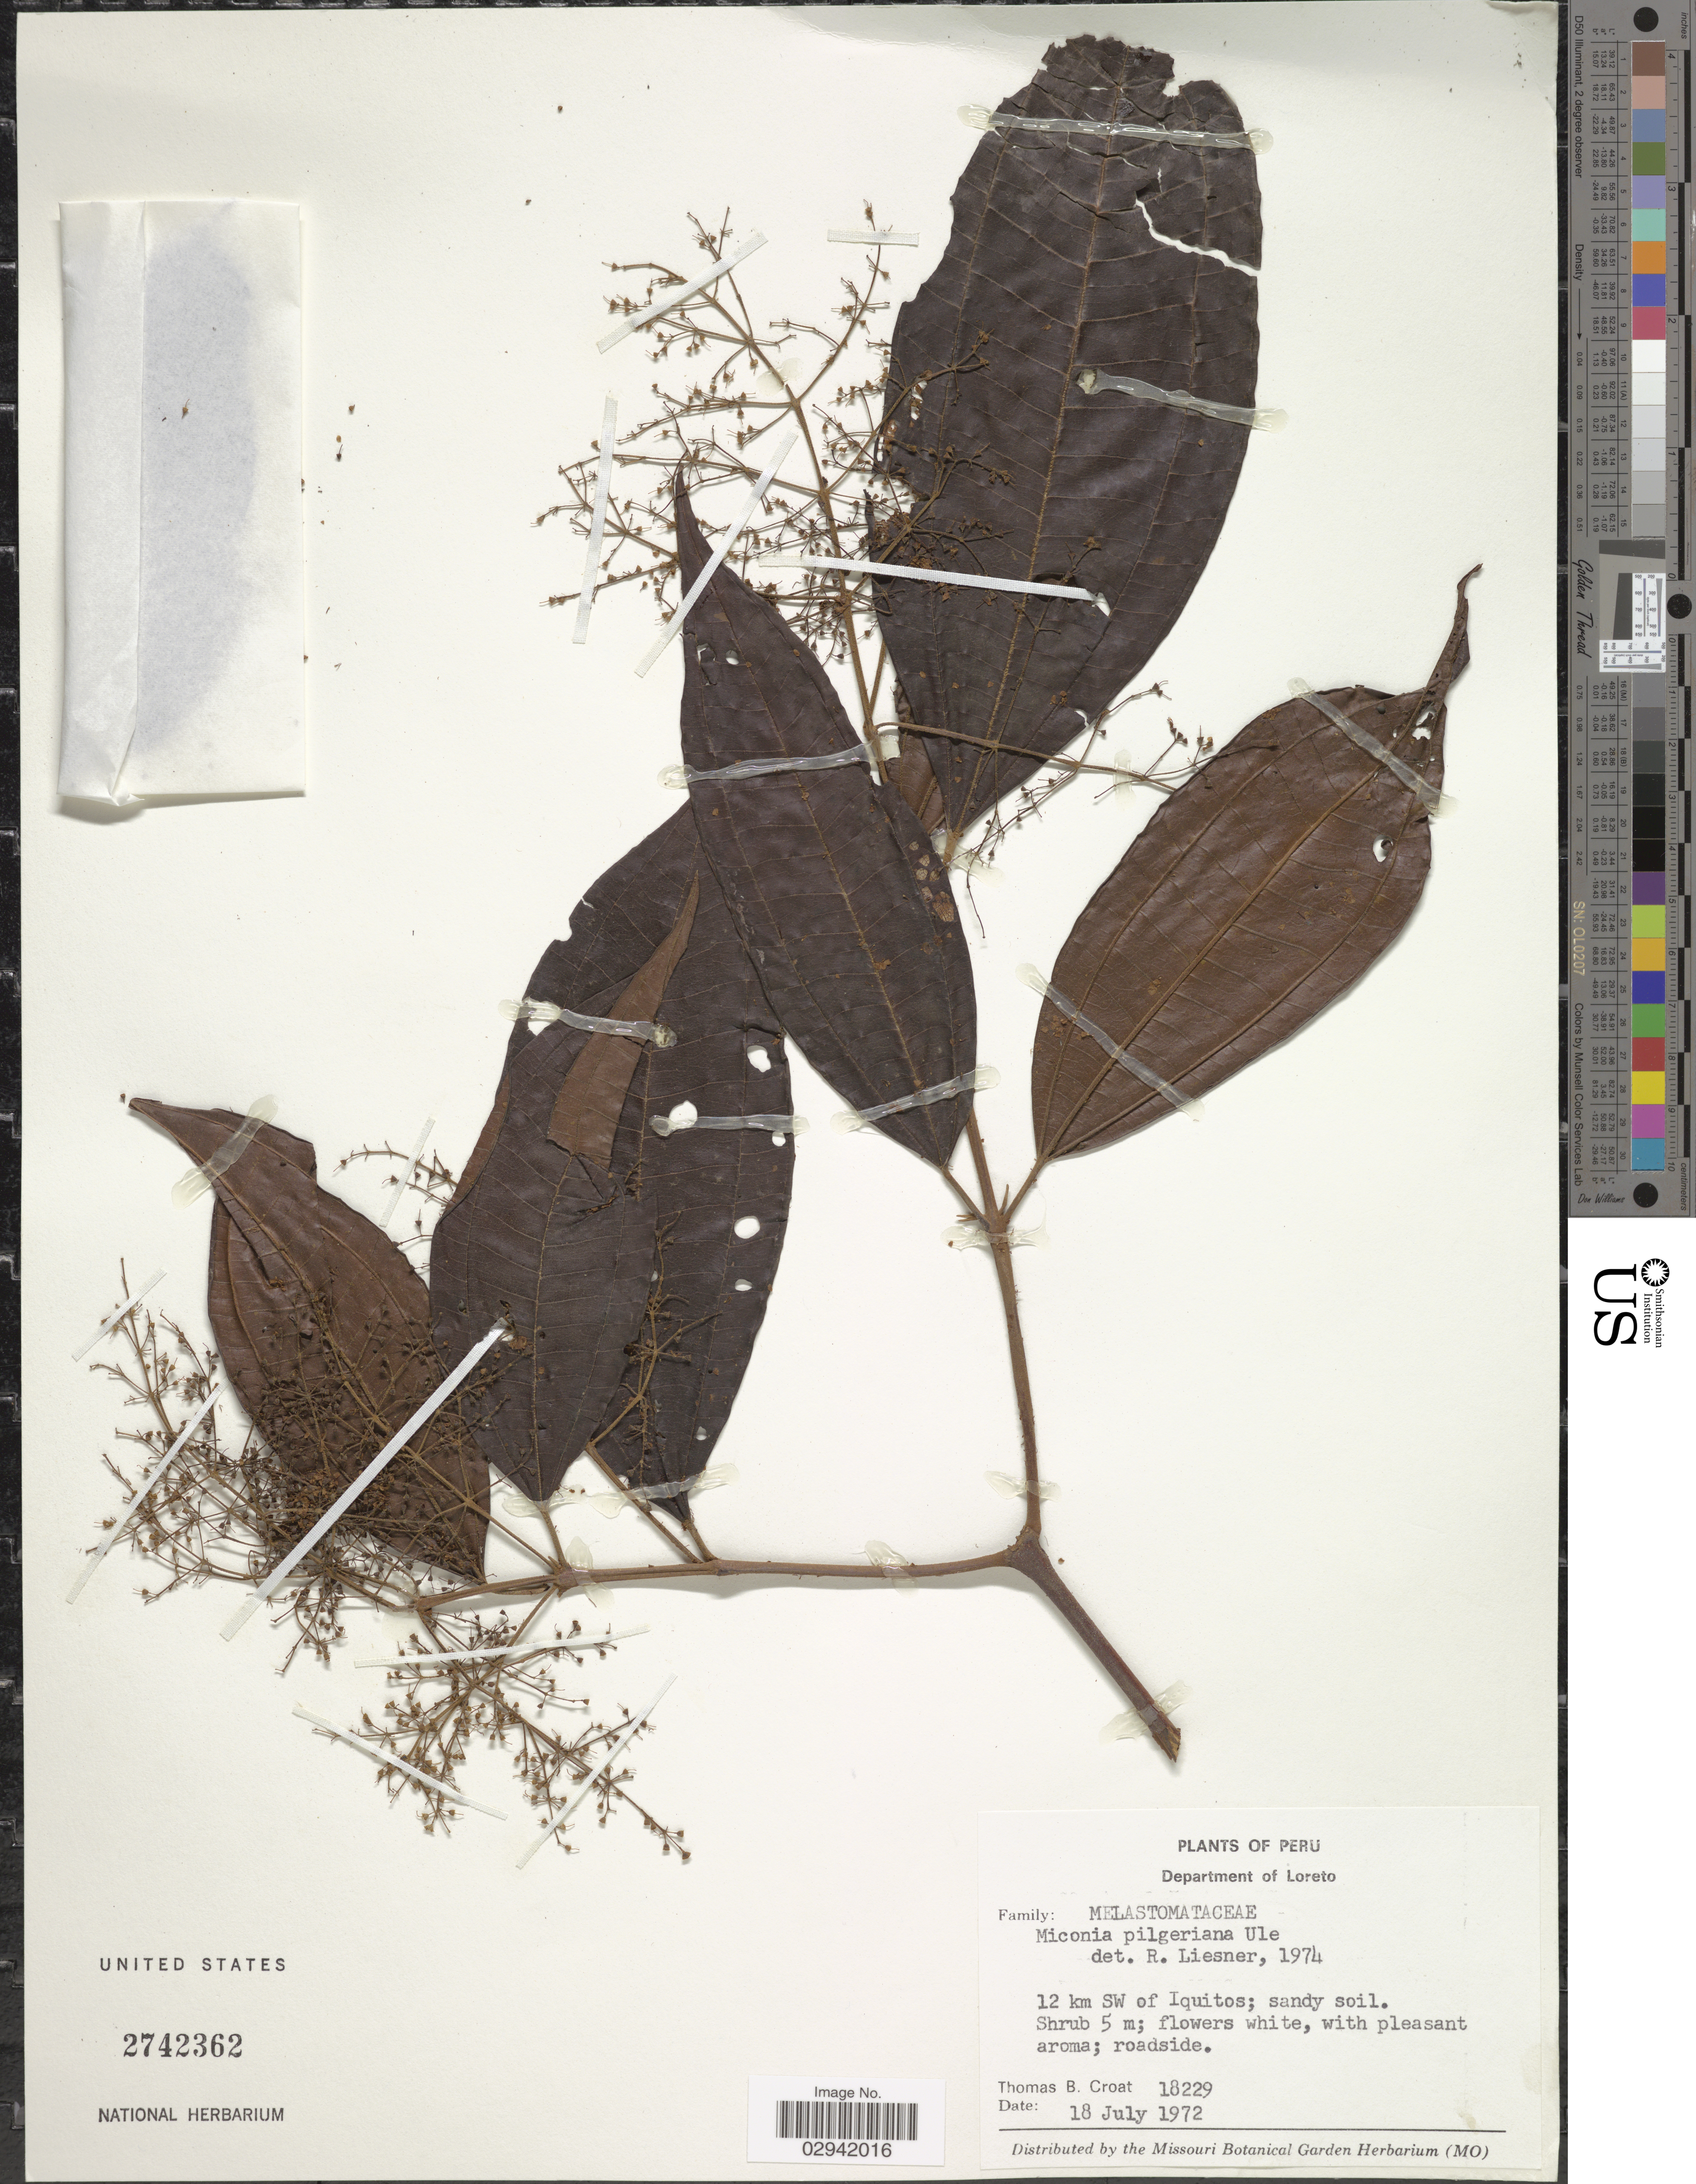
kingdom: Plantae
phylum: Tracheophyta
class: Magnoliopsida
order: Myrtales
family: Melastomataceae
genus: Miconia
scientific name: Miconia pilgeriana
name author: Ule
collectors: T. B. Croat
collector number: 18229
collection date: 1972-07-18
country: Peru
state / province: Loreto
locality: Department of Loreto. 12 km SW of Iquitos.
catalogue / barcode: US 2742362